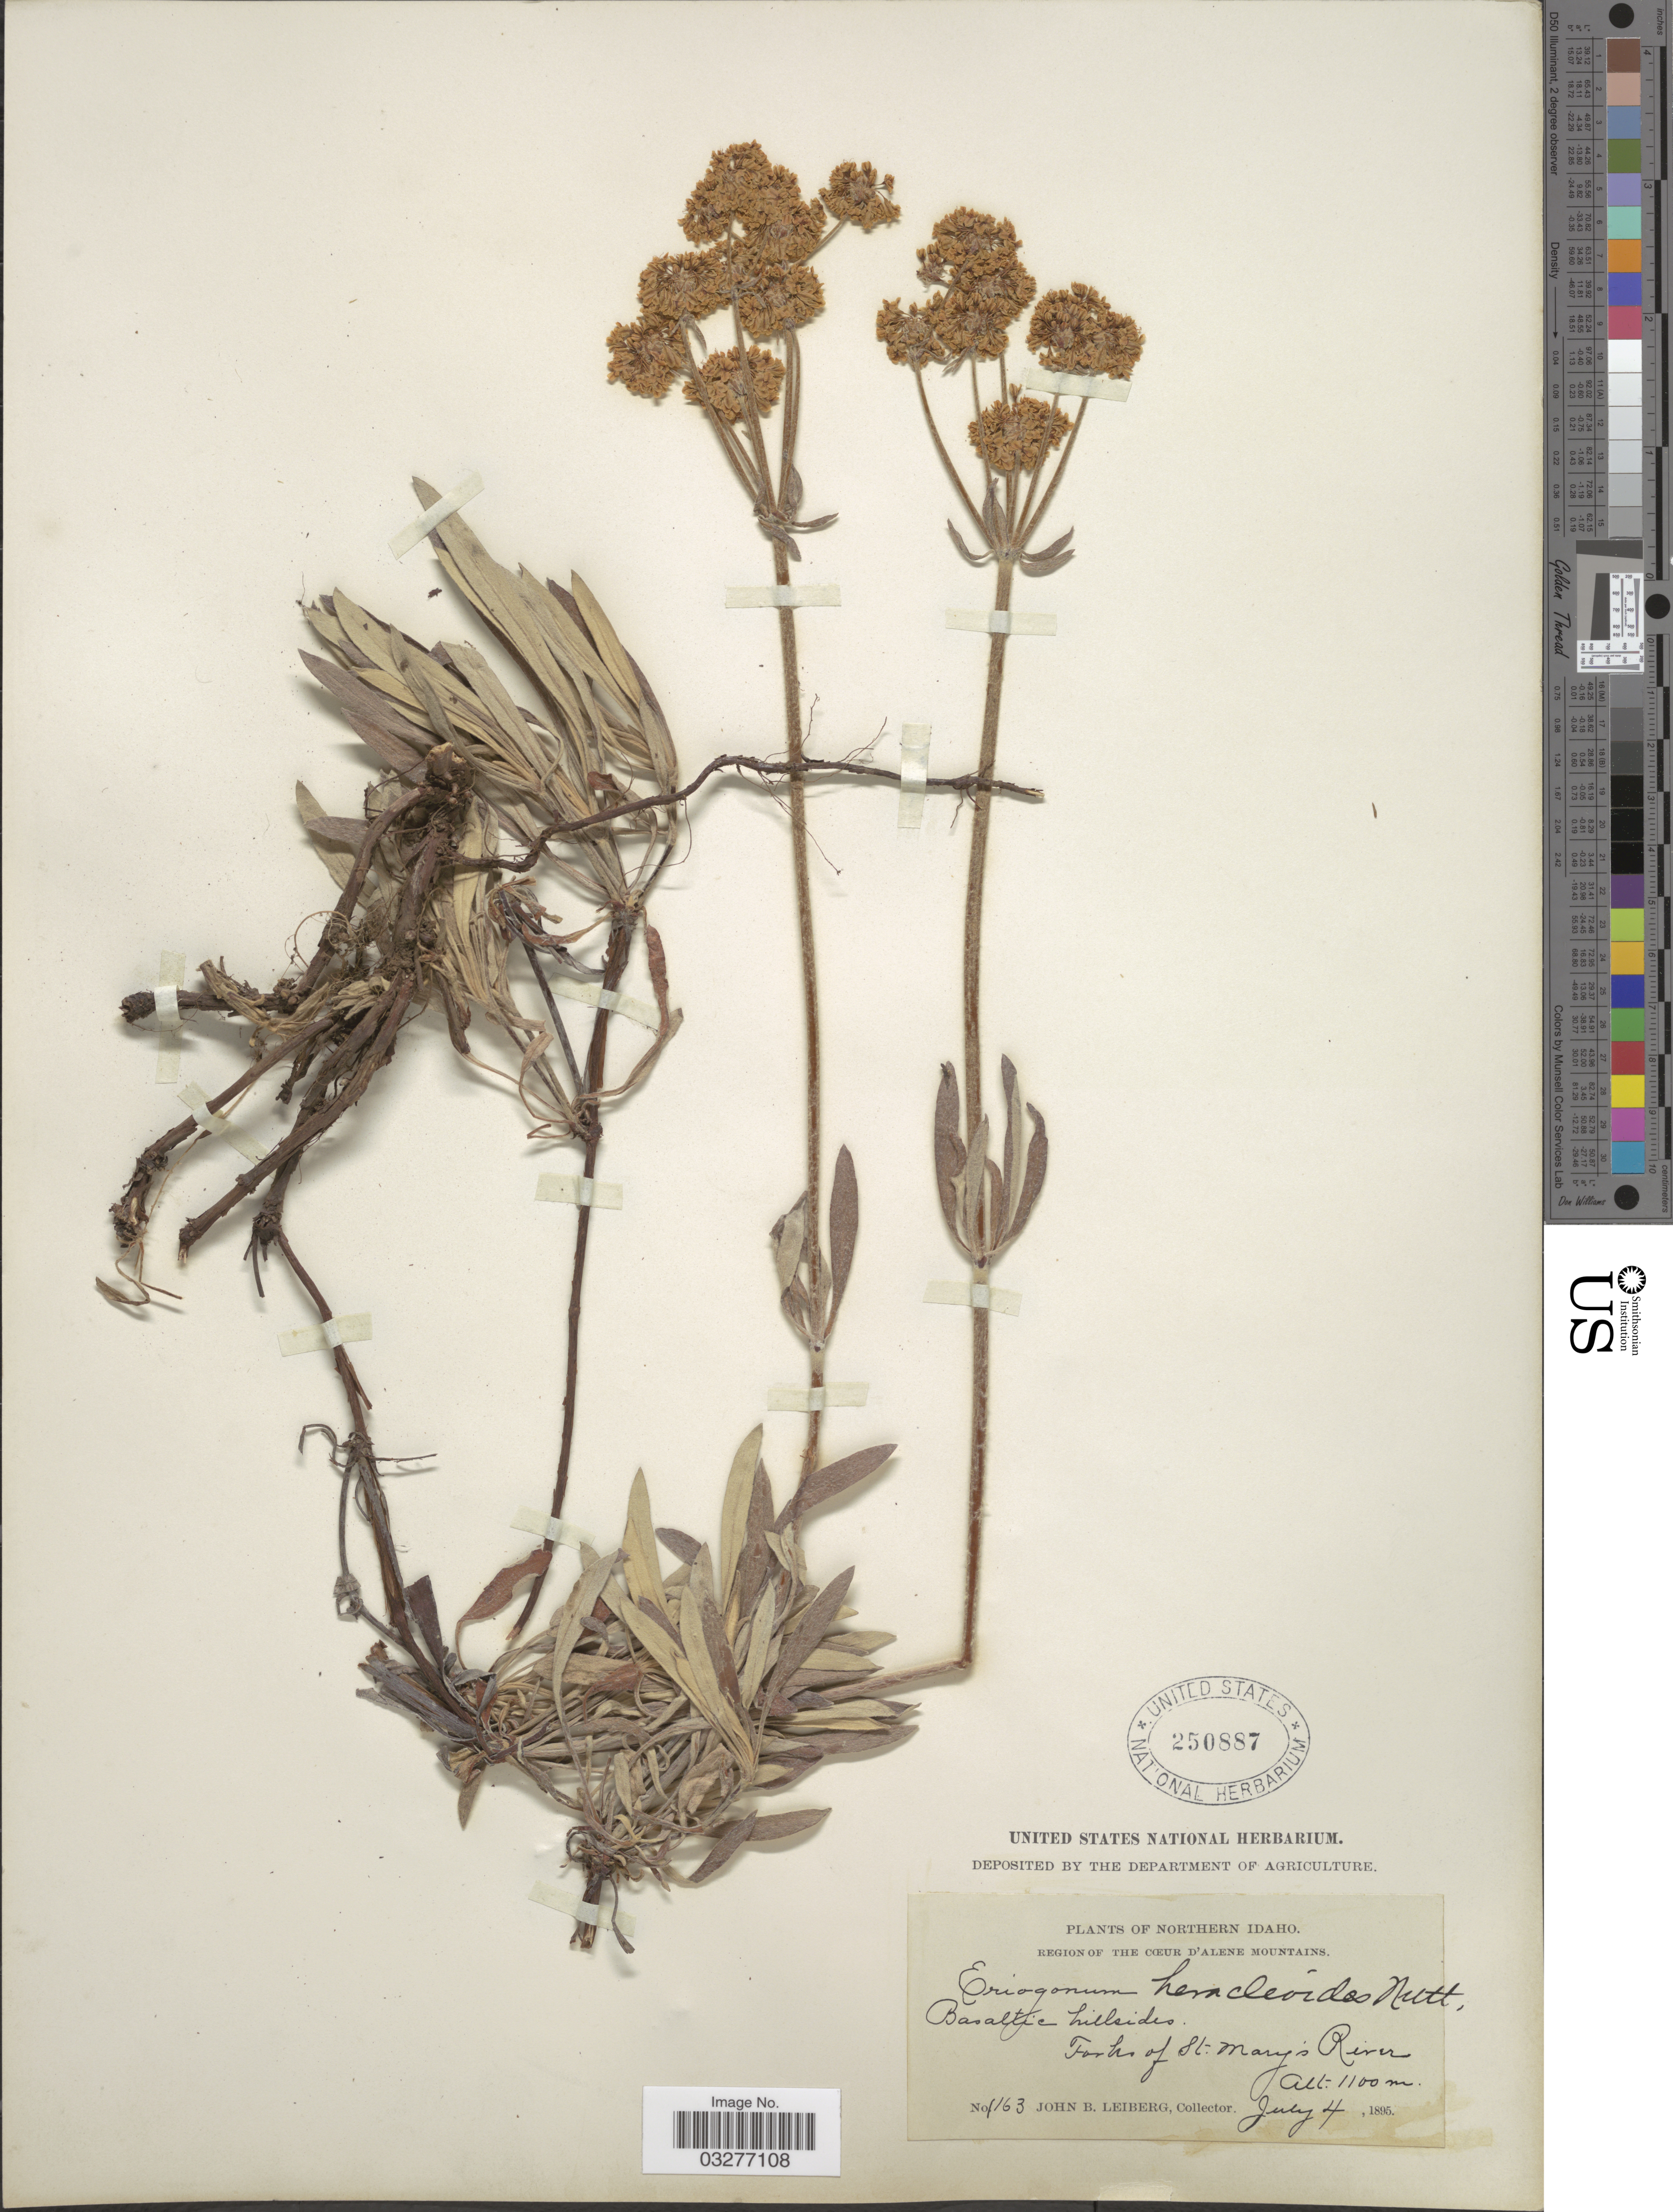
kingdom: Plantae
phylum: Tracheophyta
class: Magnoliopsida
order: Caryophyllales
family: Polygonaceae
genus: Eriogonum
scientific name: Eriogonum heracleoides var. heracleoides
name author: Nutt.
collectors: J. Leiberg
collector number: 1163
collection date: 1895-07-04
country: United States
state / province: Idaho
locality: Northern Idaho. Region of the Coeur d'Alene Mountains. Basaltic hillsides. Forks of St. Mary's River.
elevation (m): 1100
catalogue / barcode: US 250887